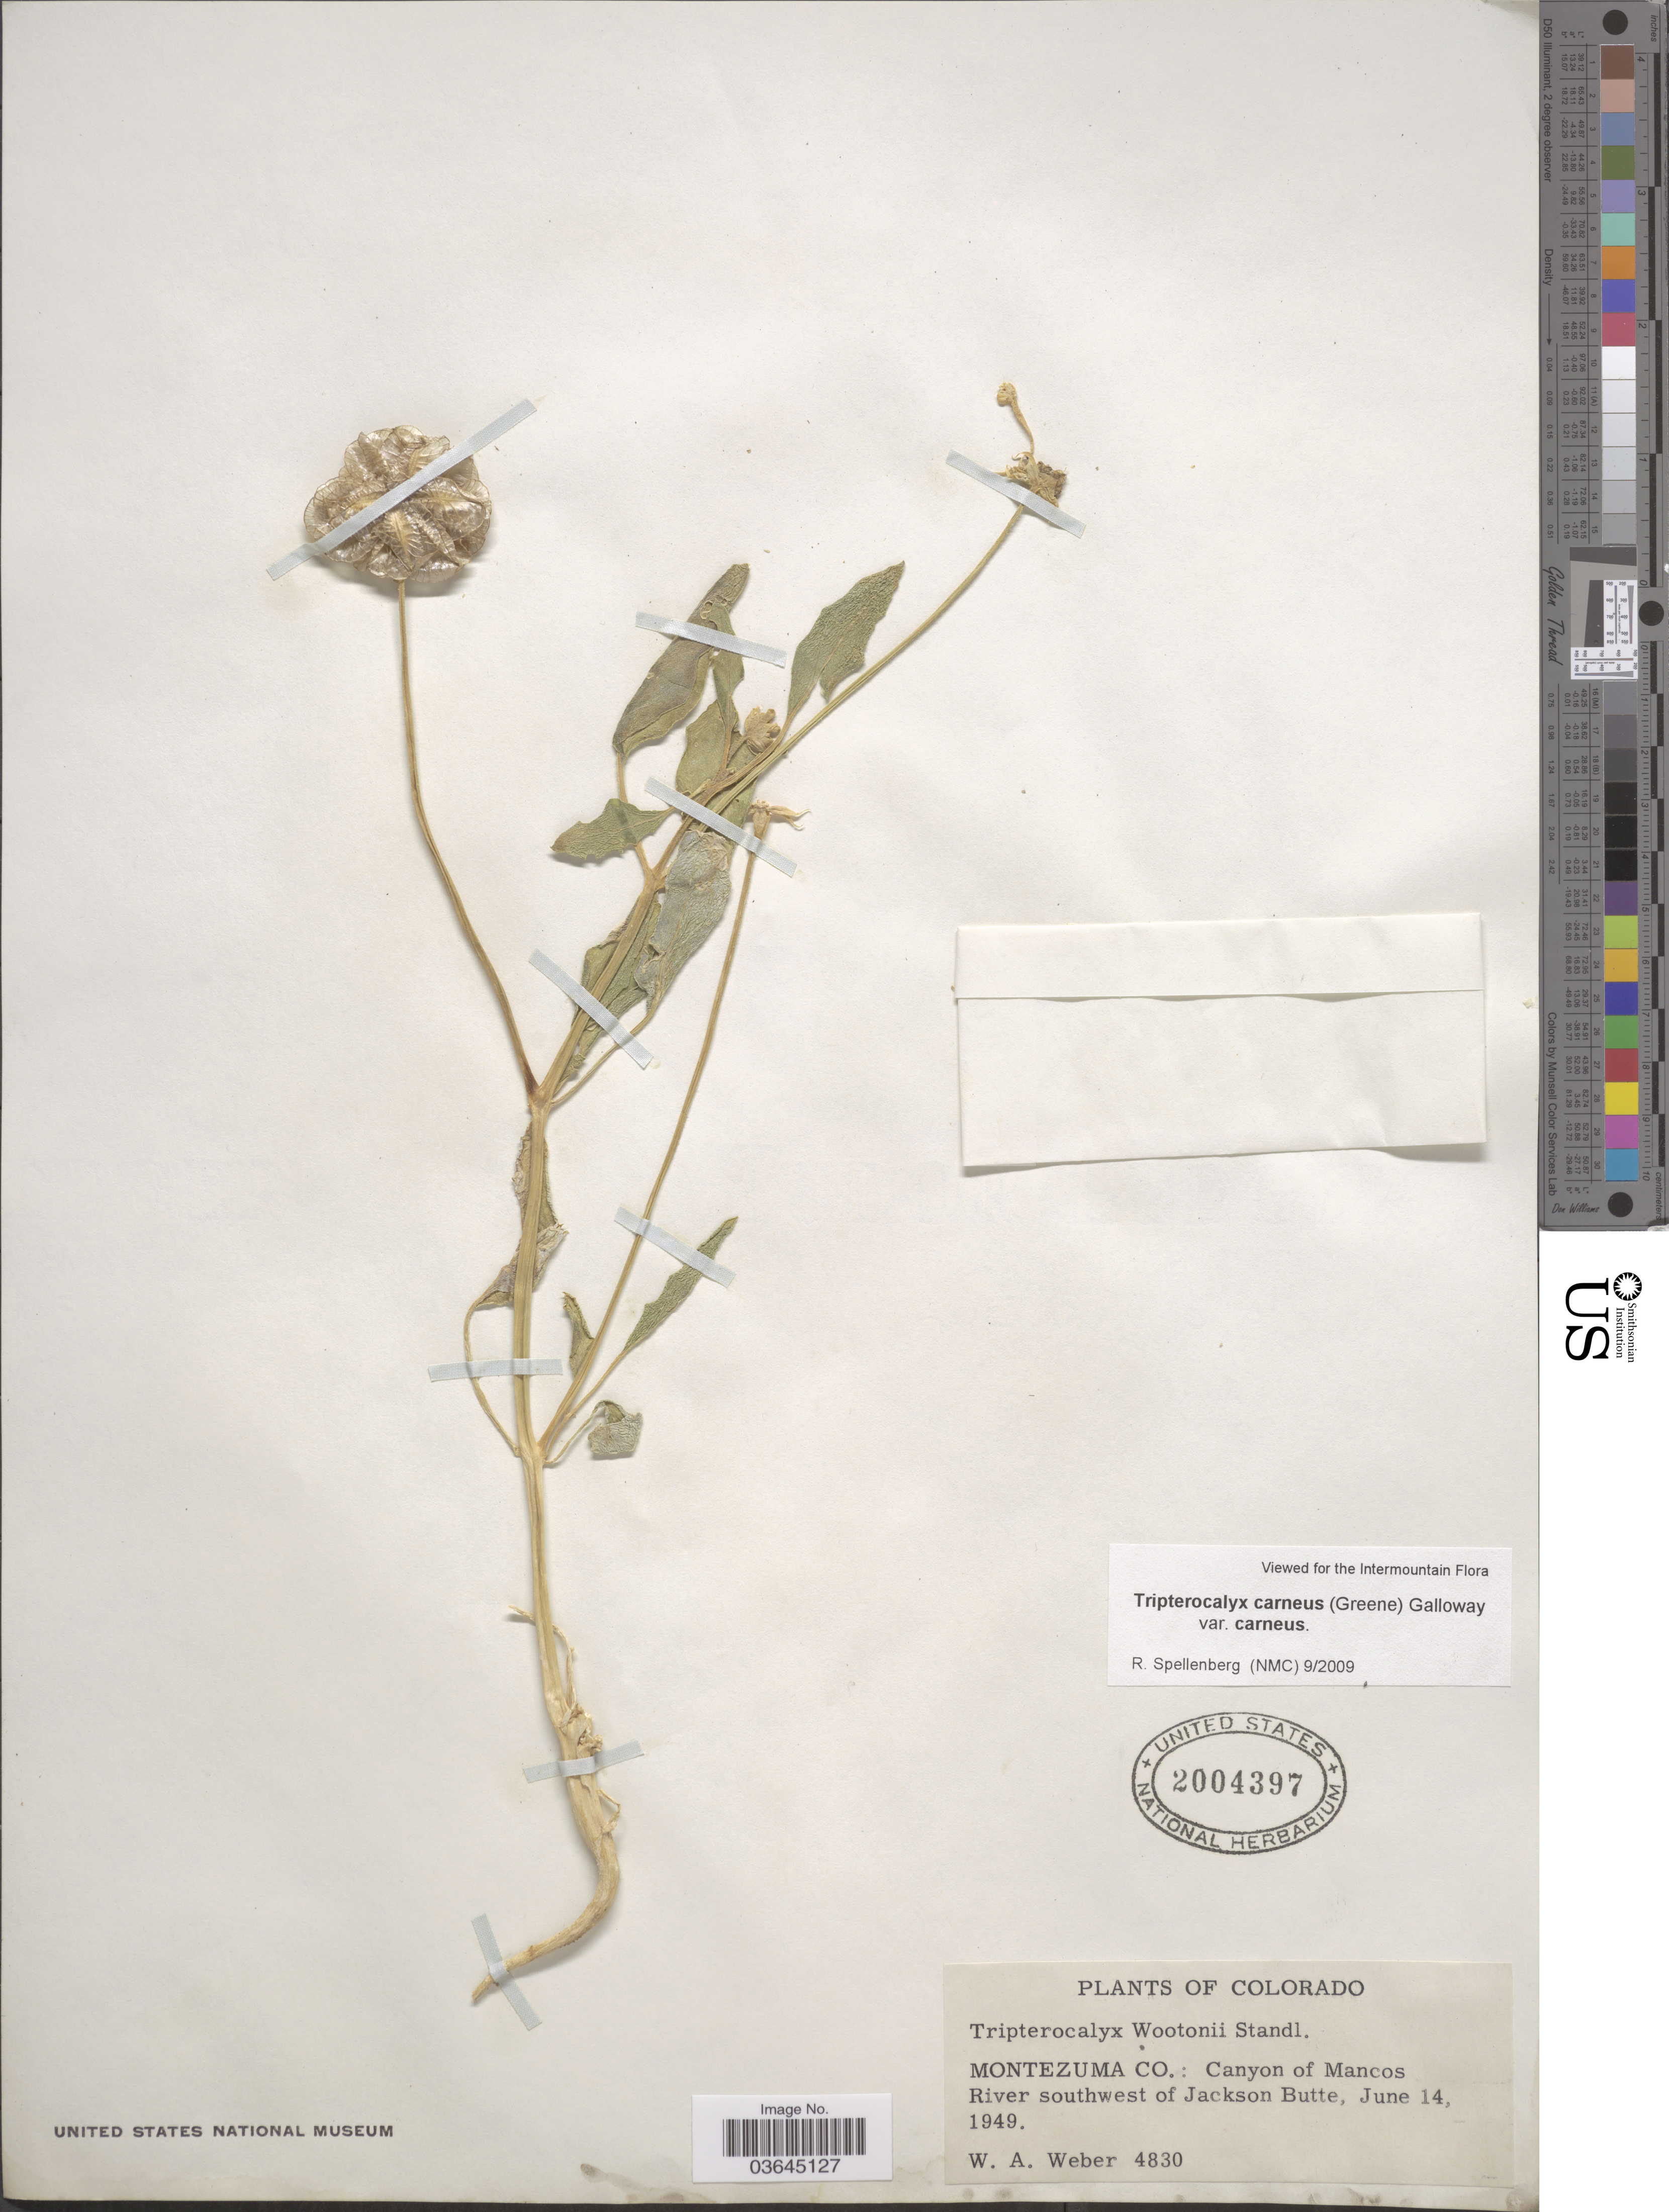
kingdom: Plantae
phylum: Tracheophyta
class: Magnoliopsida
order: Caryophyllales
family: Nyctaginaceae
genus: Tripterocalyx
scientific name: Tripterocalyx carneus var. carneus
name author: (Greene) L.A. Galloway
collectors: W. A. Weber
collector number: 4830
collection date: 1949-06-14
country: United States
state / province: Colorado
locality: Montezuma Co.: Canyon of Mancos River southwest of Jackson Butte.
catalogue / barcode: US 2004397